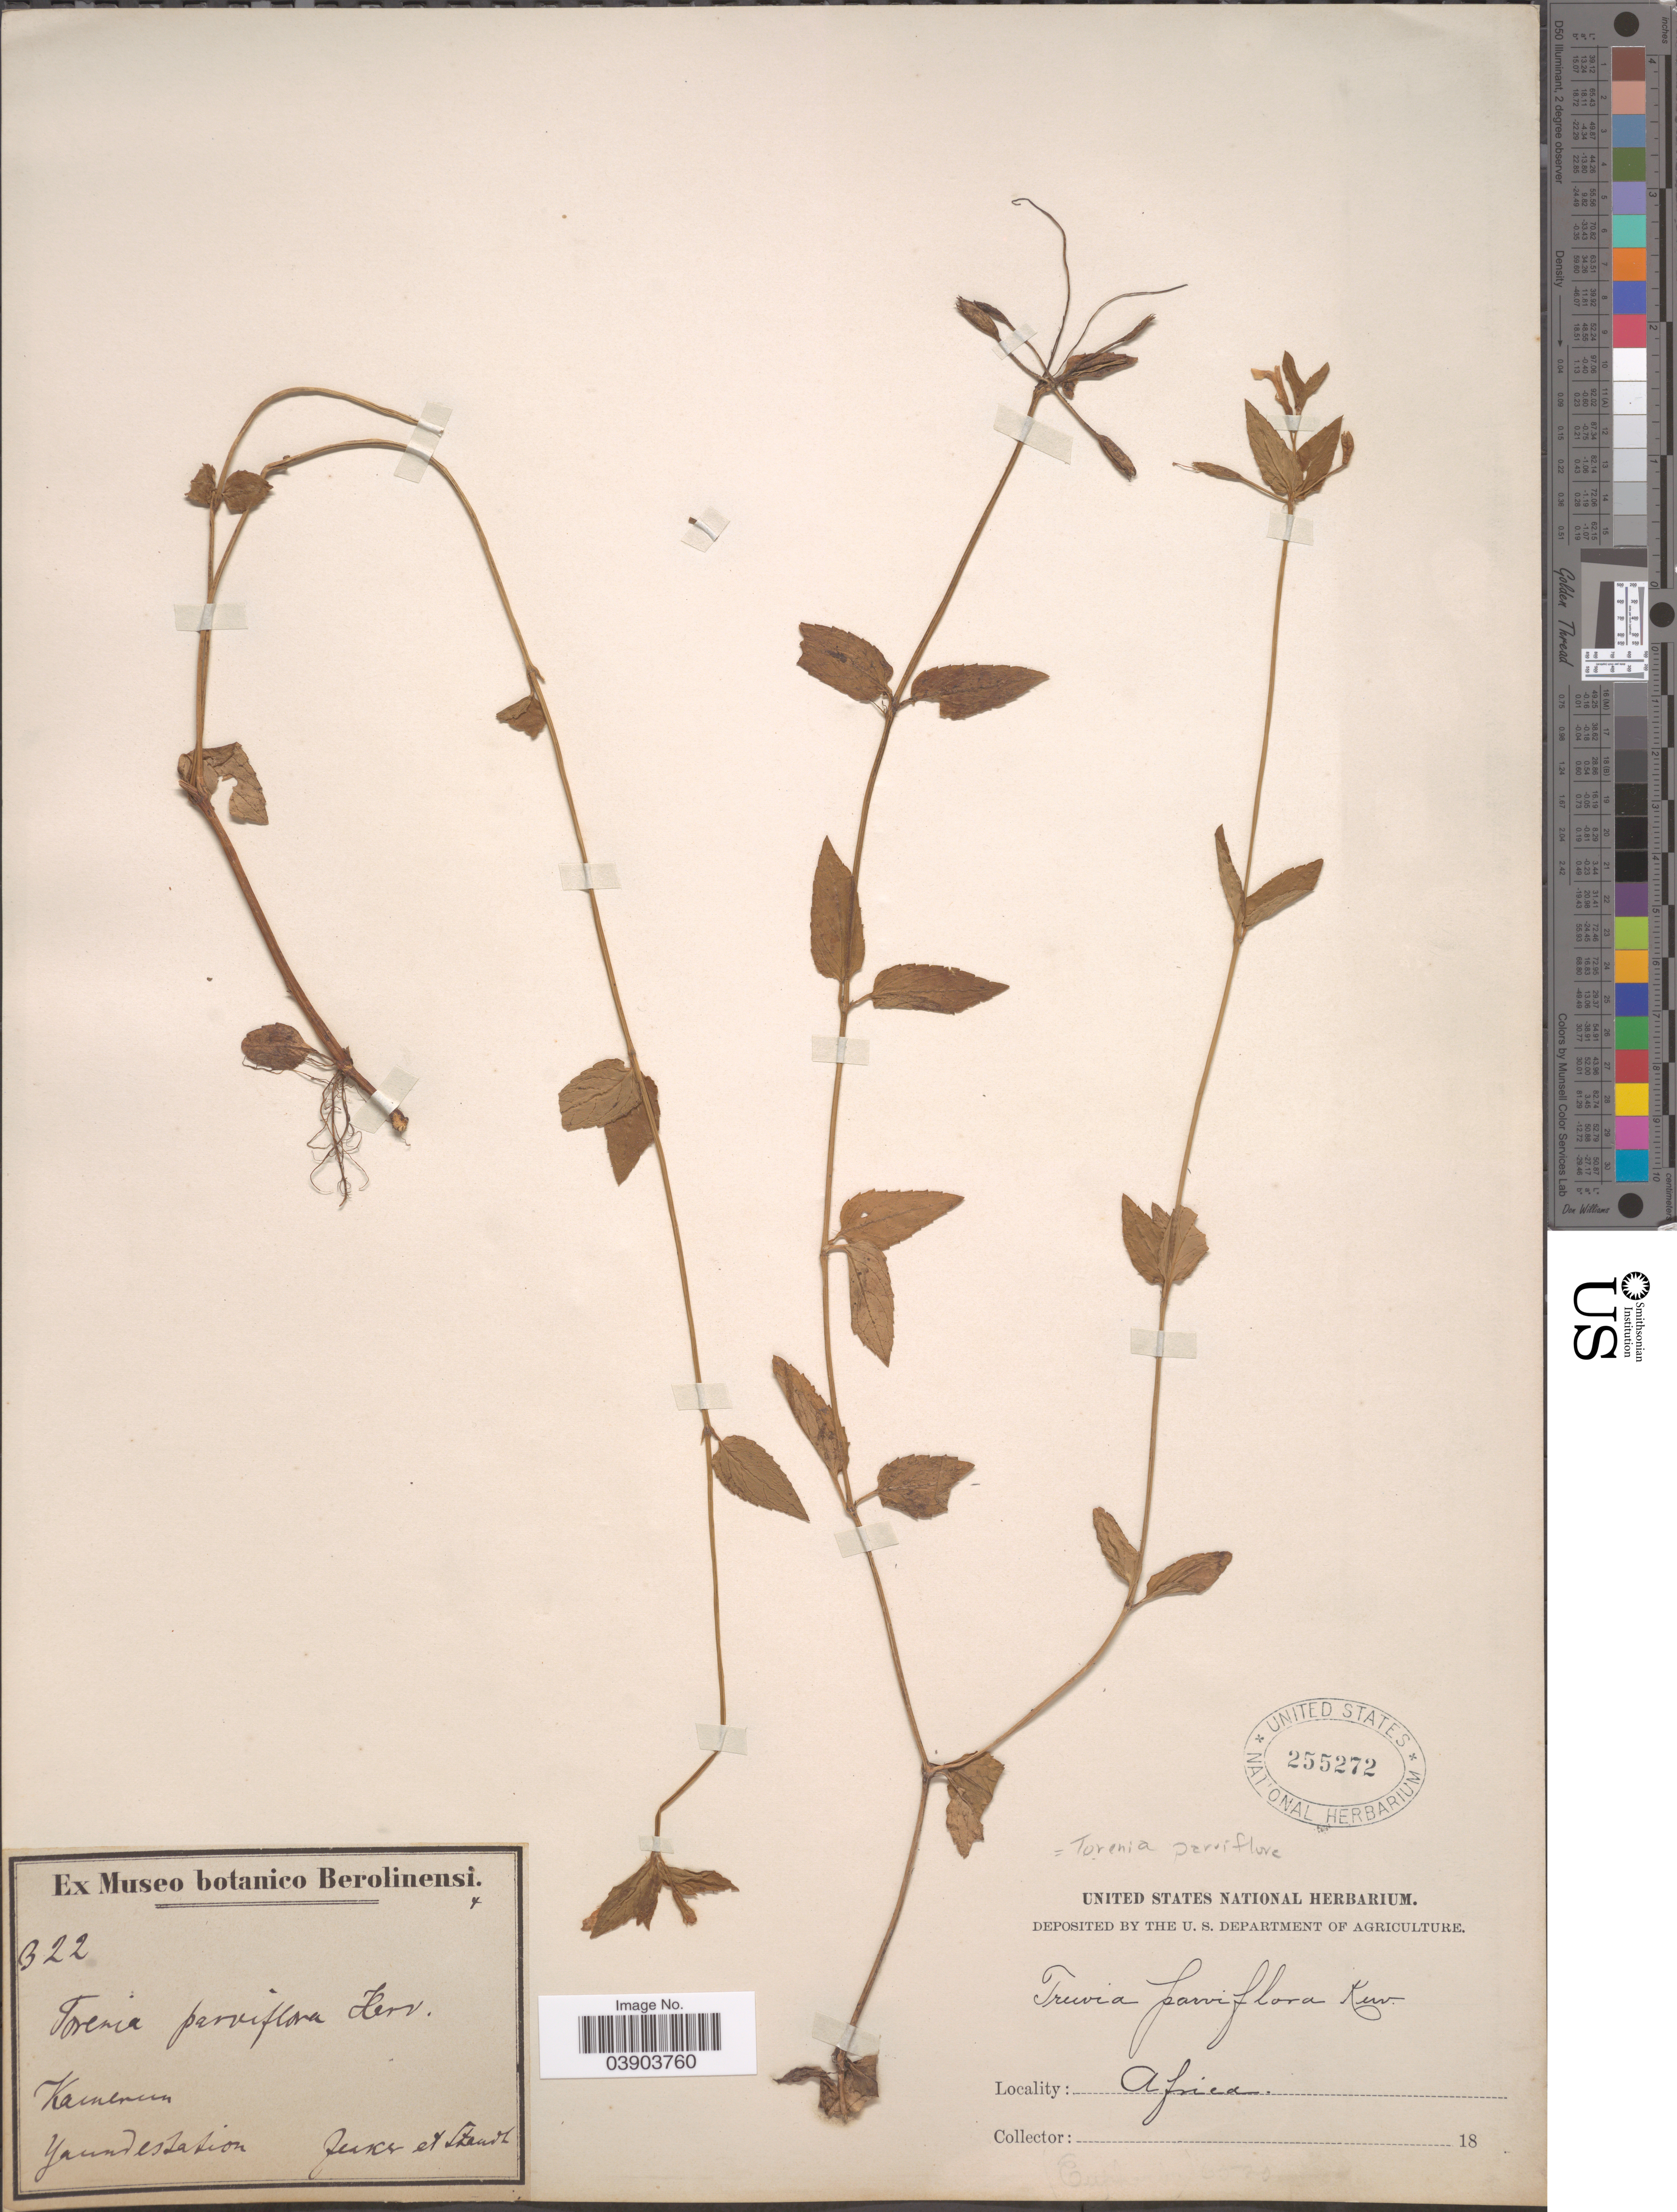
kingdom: Plantae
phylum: Tracheophyta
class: Magnoliopsida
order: Lamiales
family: Linderniaceae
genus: Torenia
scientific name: Torenia thouarsii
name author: (Cham. & Schltdl.) Kuntze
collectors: Zenker, -- & -. Staudt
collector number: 322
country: Cameroon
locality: Kamerun. Yaundestation.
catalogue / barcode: US 255272